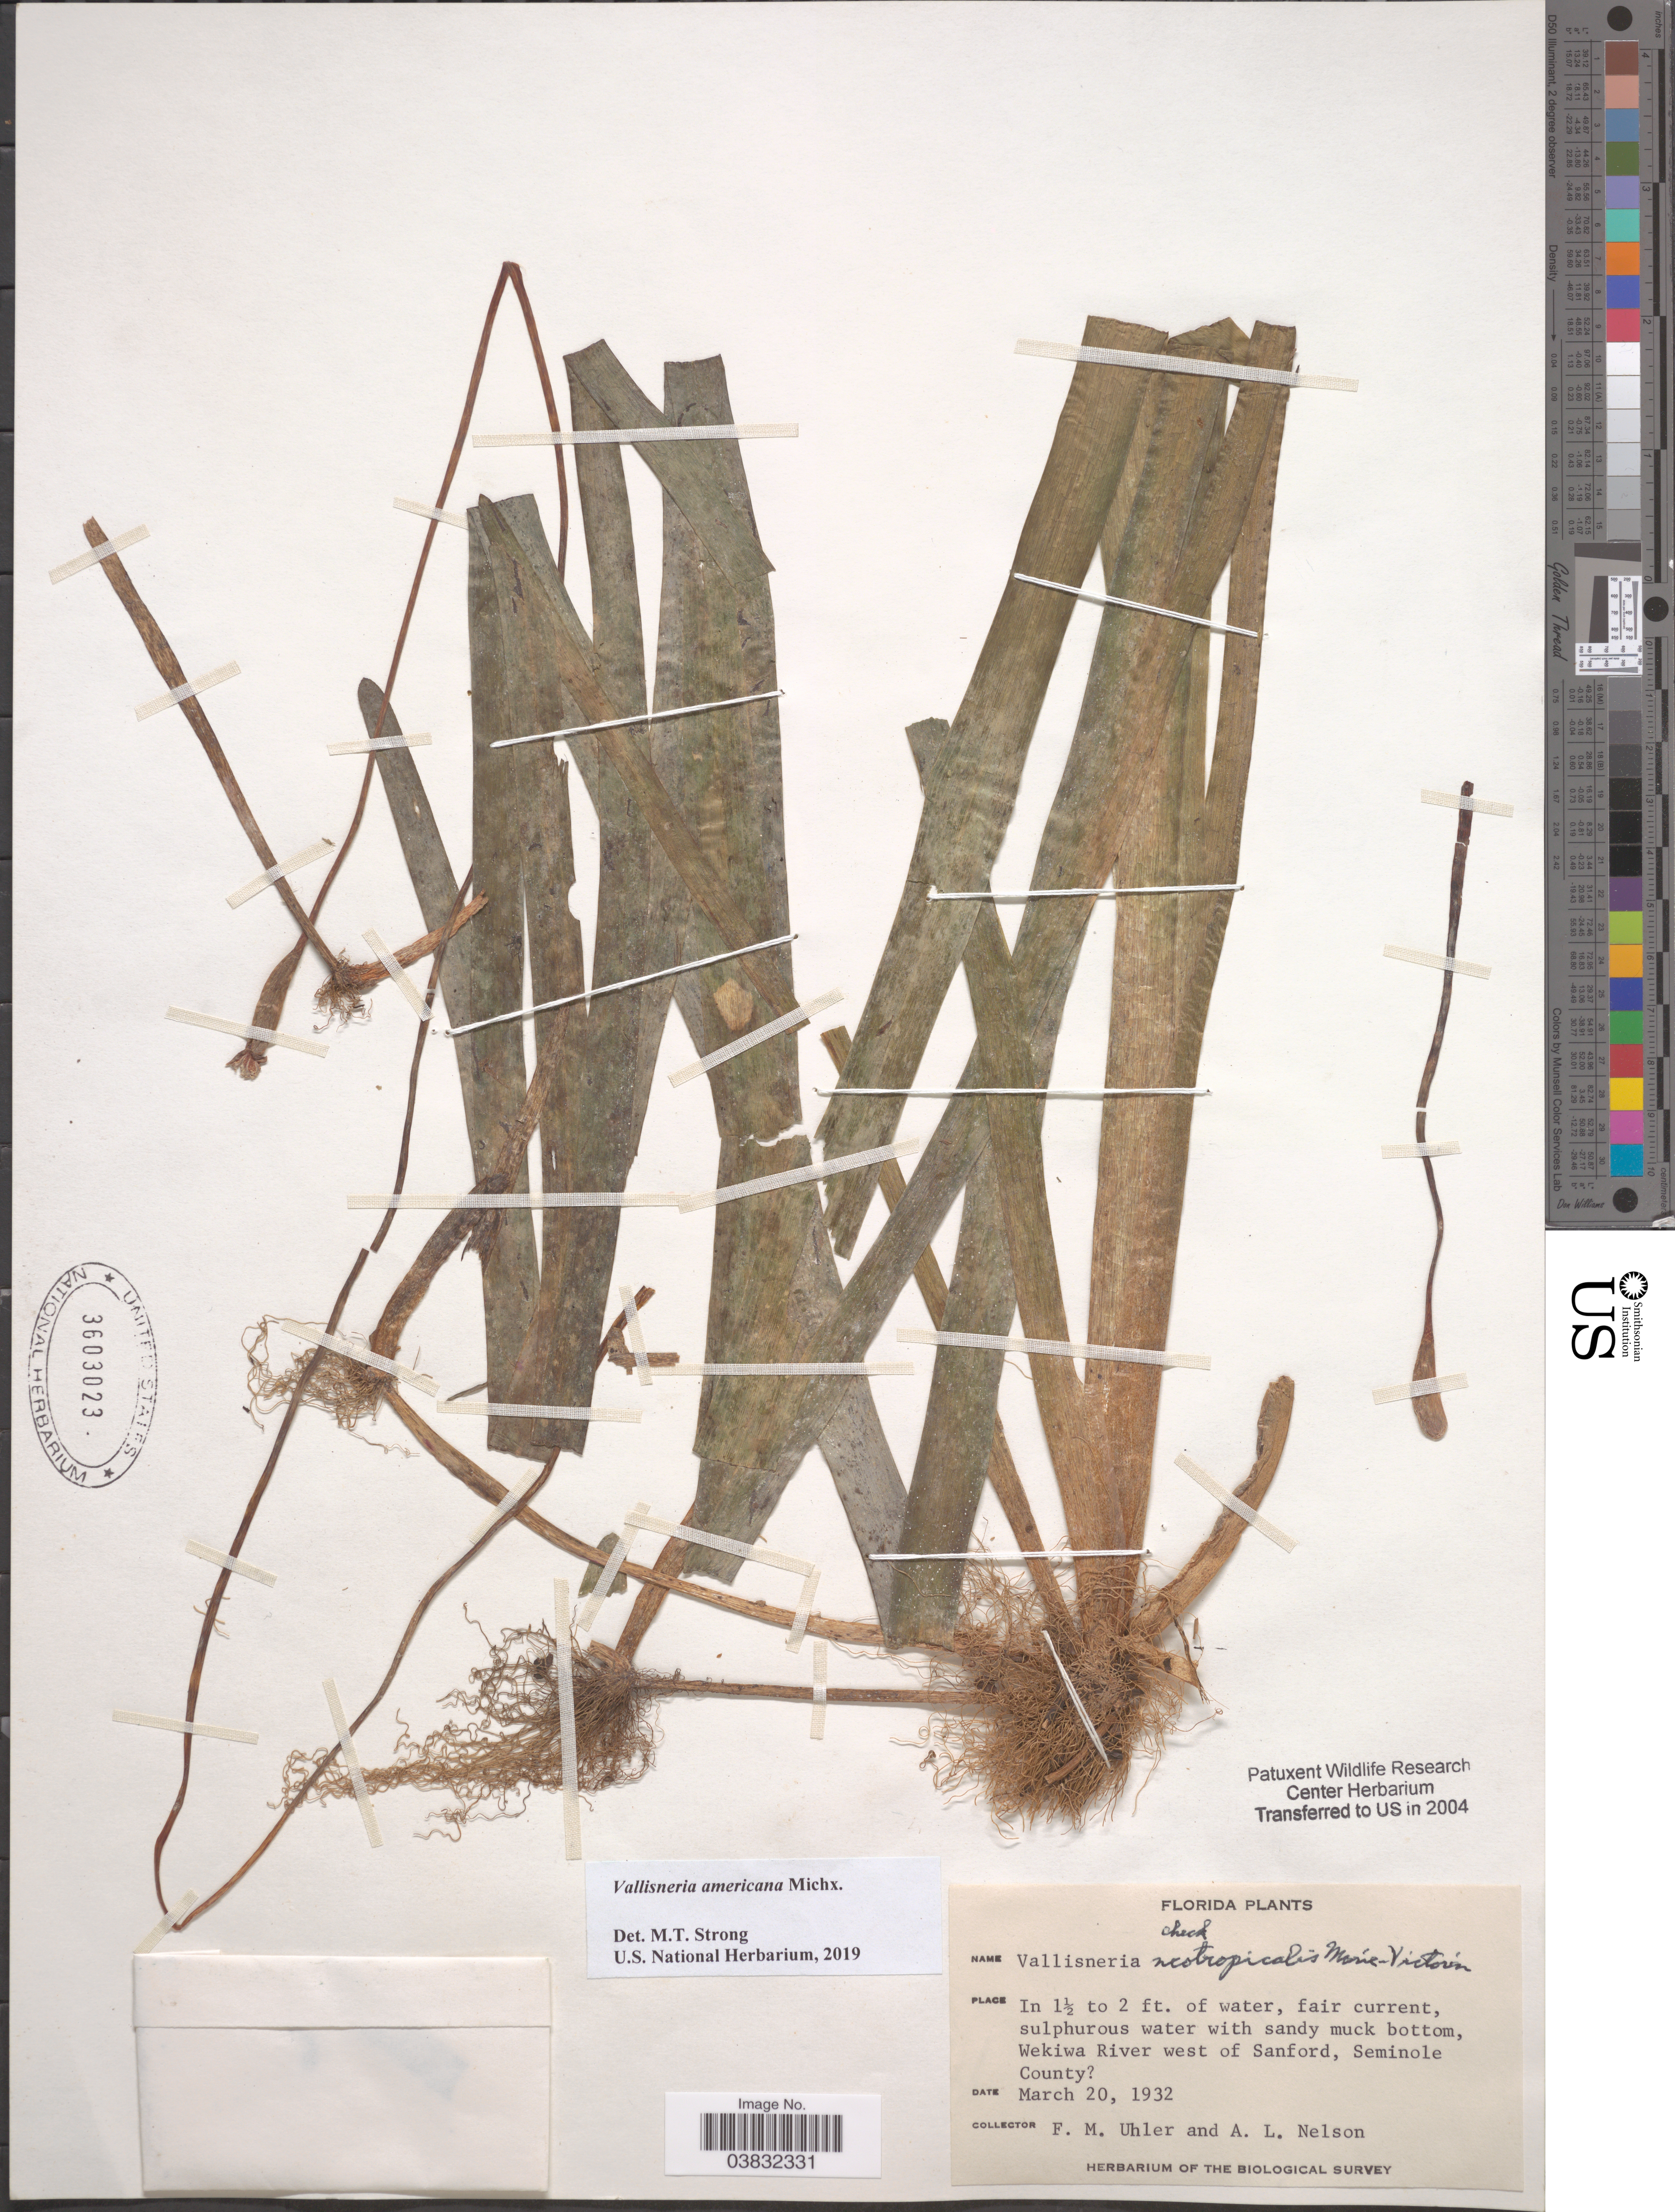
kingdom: Plantae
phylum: Tracheophyta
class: Liliopsida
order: Alismatales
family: Hydrocharitaceae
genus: Vallisneria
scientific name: Vallisneria americana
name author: Michx.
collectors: F. M. Uhler & A. L. Nelson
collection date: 1932-03-20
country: United States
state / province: Florida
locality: Wekiwa River west of Sanford, Seminole County [unsure placement]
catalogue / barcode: US 3603023